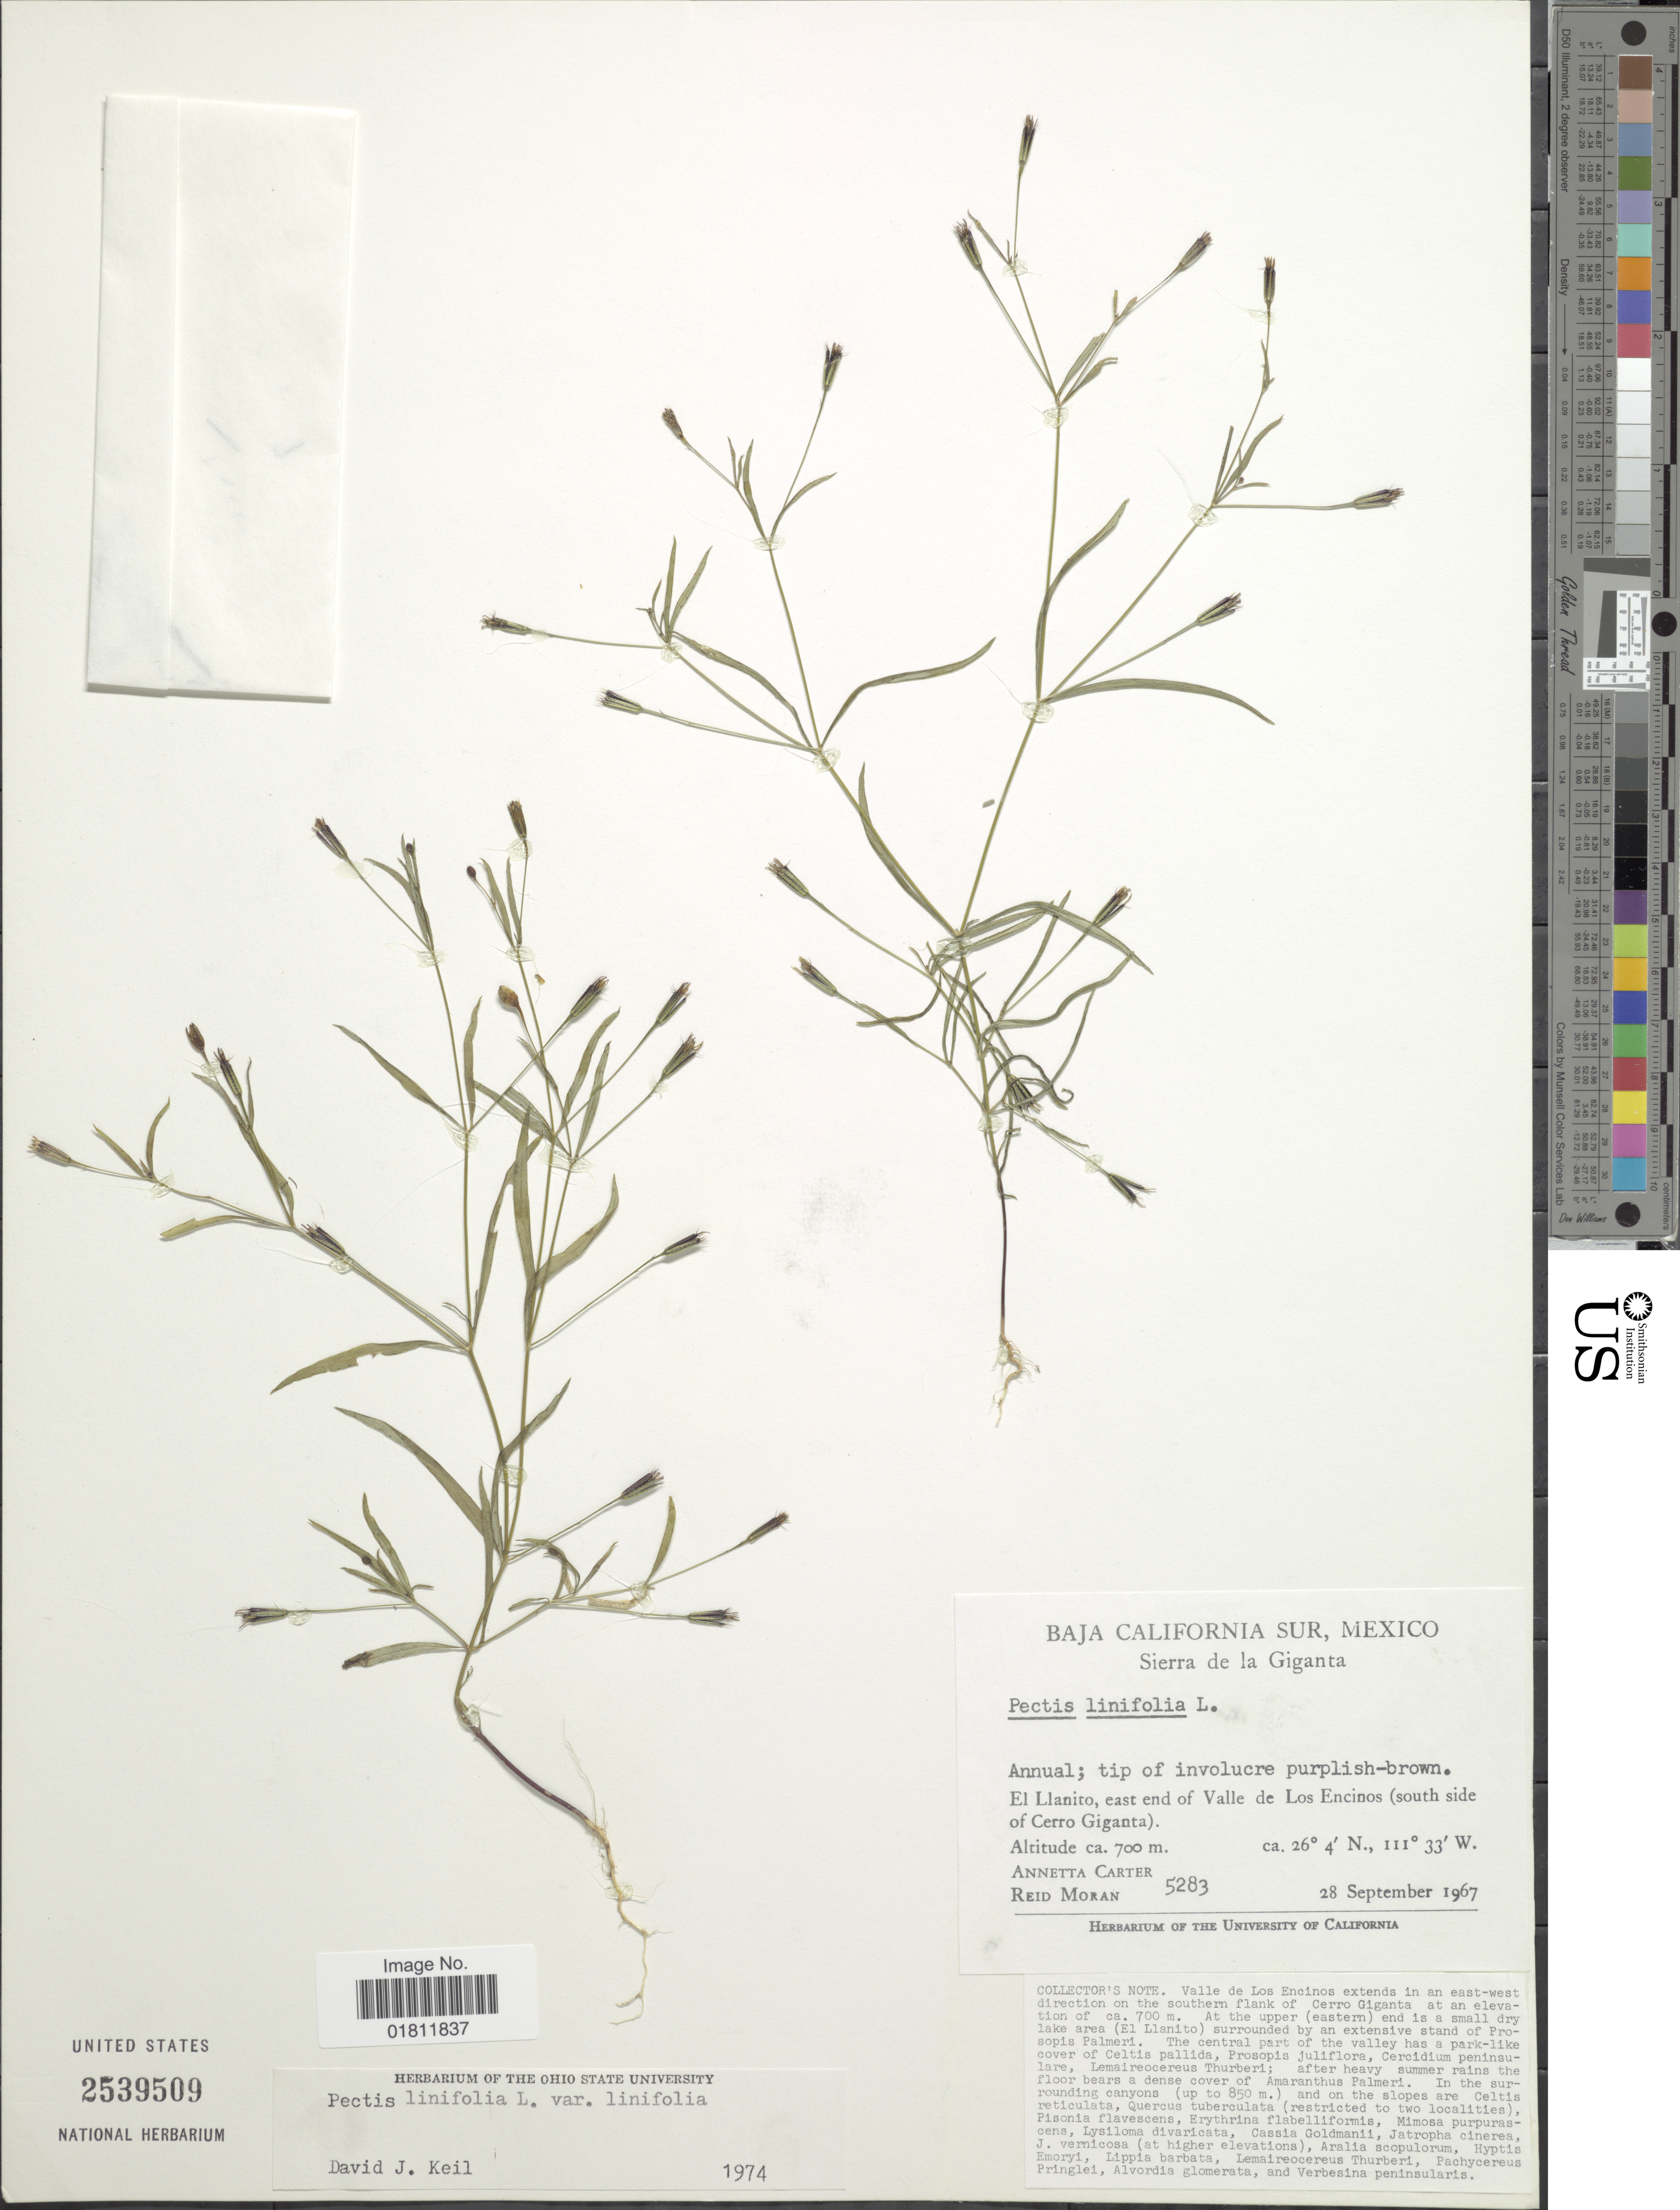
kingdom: Plantae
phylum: Tracheophyta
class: Magnoliopsida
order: Asterales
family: Asteraceae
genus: Pectis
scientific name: Pectis linifolia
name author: L.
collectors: A. Carter & R. V. Moran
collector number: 5283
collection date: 1967-09-28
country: Mexico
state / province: Baja California Sur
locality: Baja California Sur, Mexico. Sierra de la Giganta. El Llanito, east en of Valle de Los Encinos (south side of Cerro Giganta).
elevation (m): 700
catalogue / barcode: US 2539509